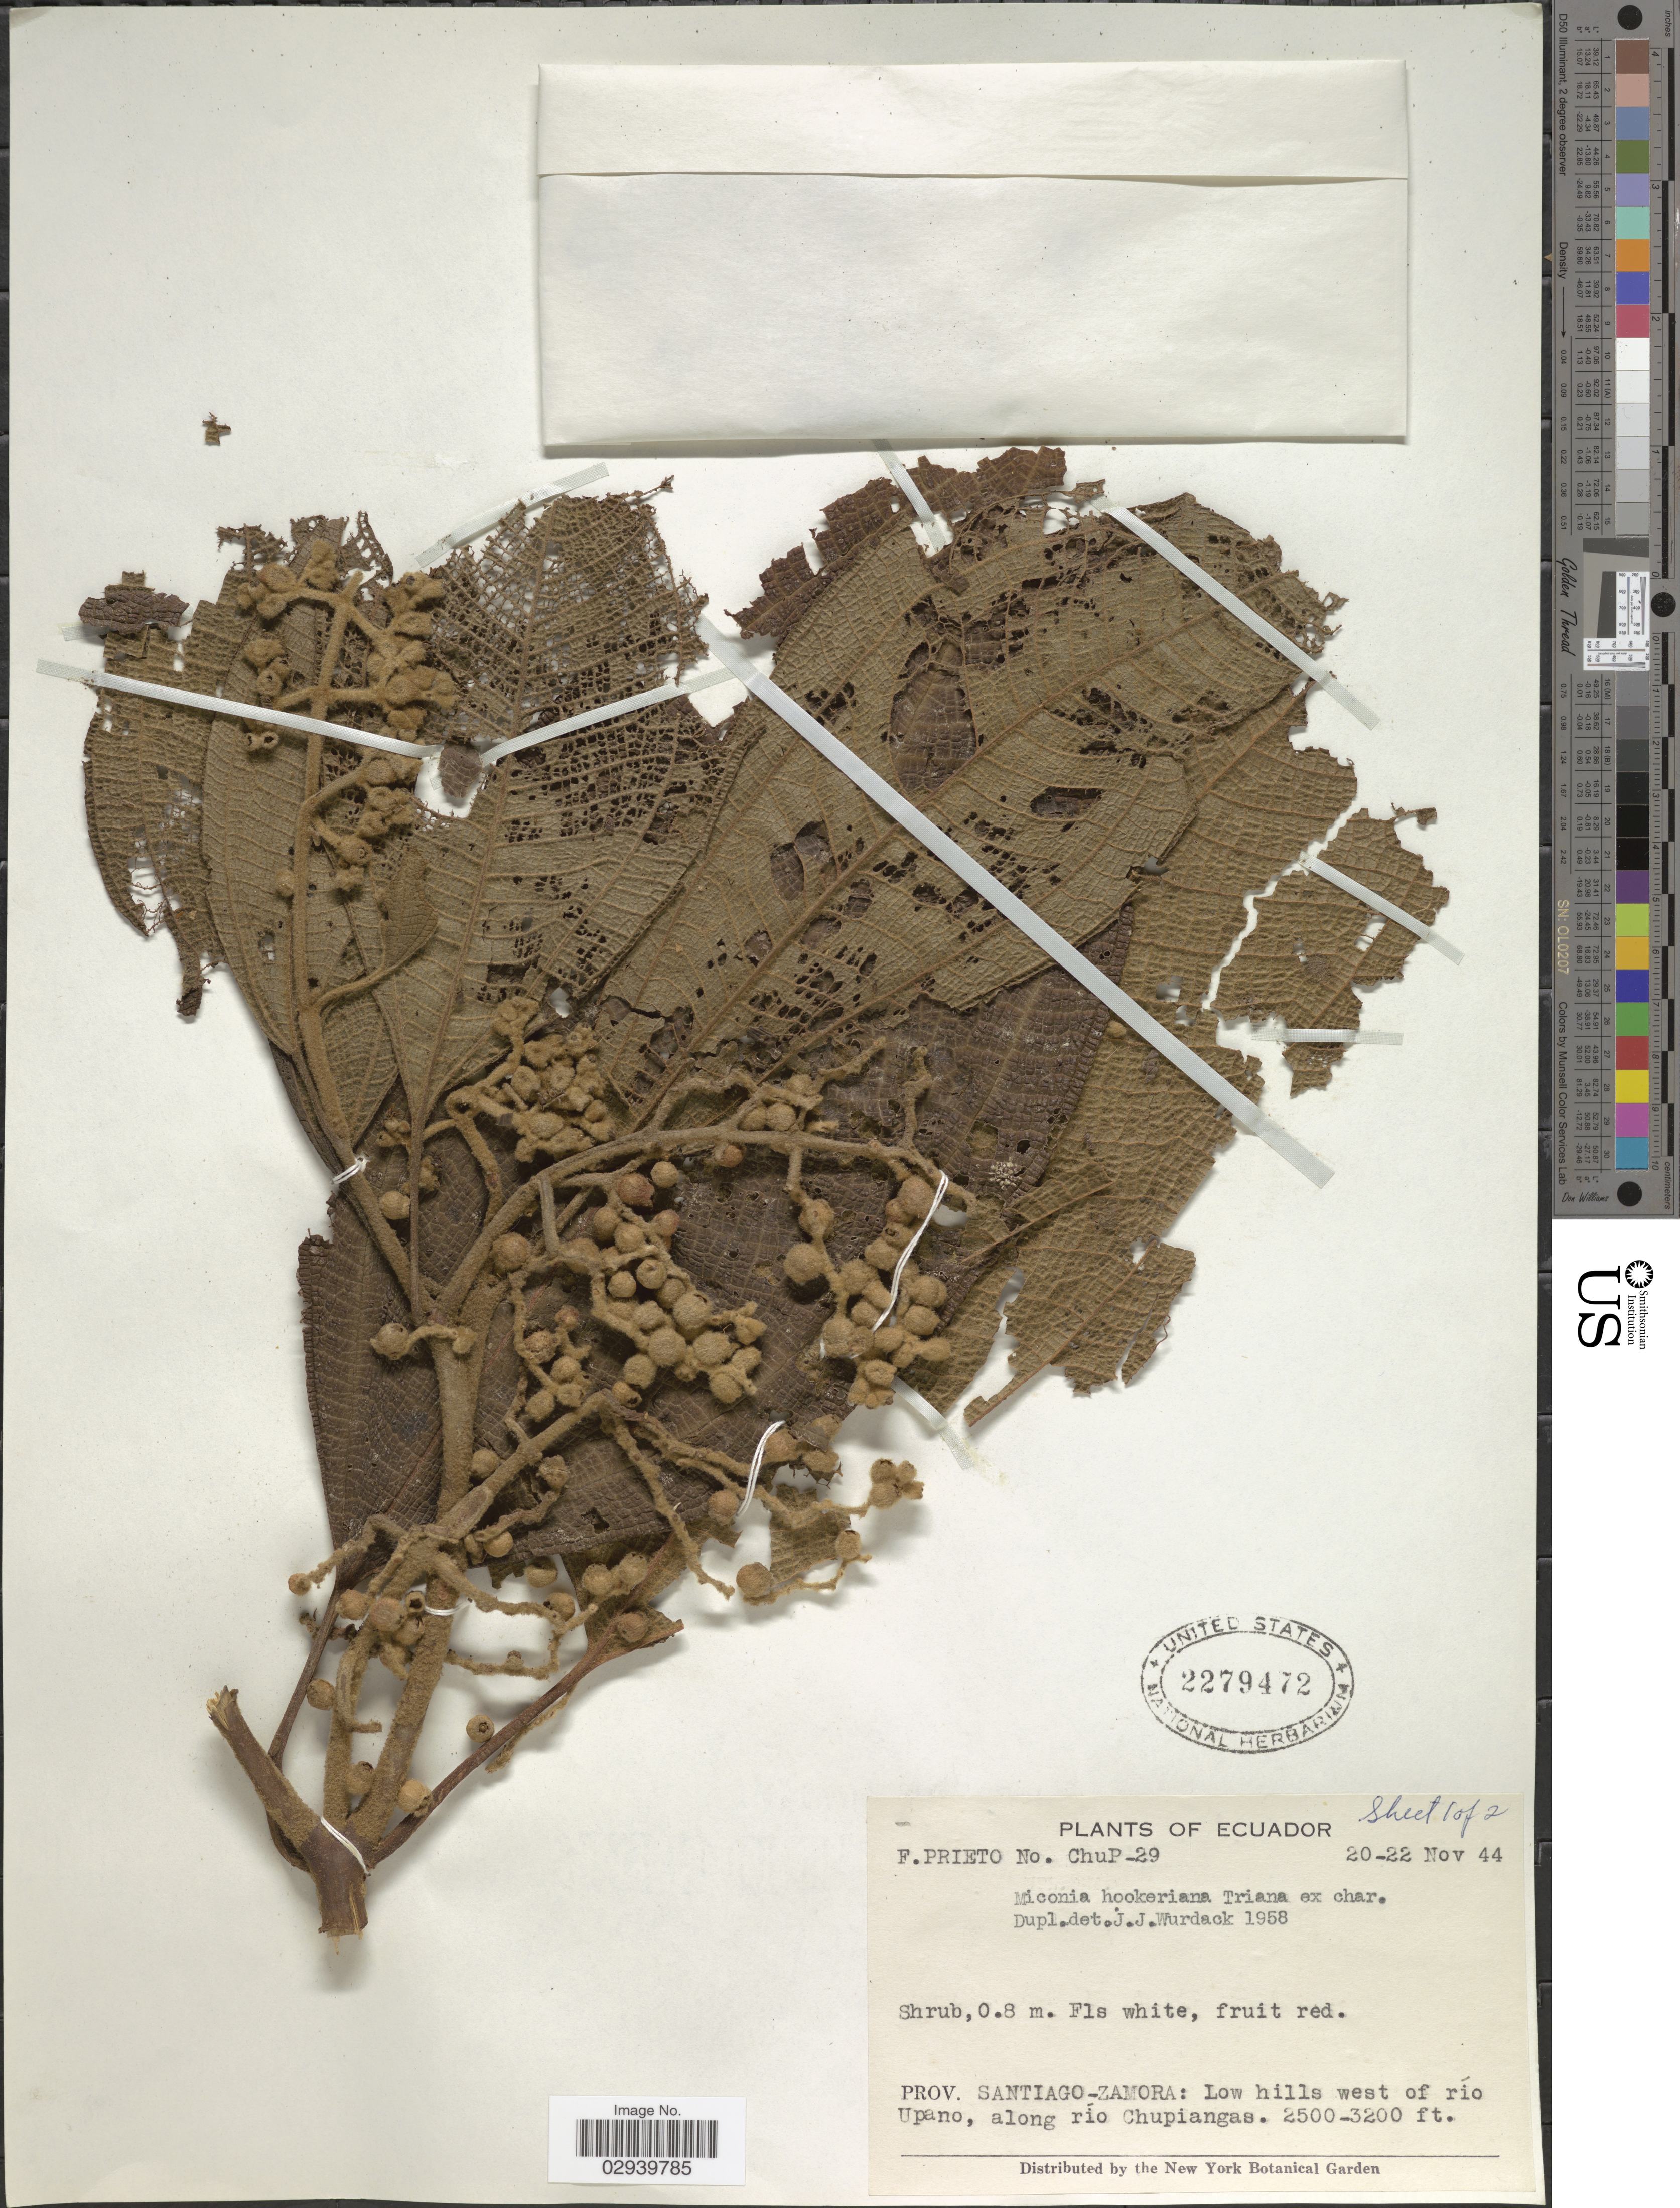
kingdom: Plantae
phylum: Tracheophyta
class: Magnoliopsida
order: Myrtales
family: Melastomataceae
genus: Miconia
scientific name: Miconia hookeriana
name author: Triana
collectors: F. Prieto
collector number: chuP-29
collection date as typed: Transcribed d/m/y: 20/11/44 to 22/11/44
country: Ecuador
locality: Prov. Santiago-Zamora: Low hills west of río Upano, along río Chupiangas.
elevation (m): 762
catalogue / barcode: US 2279472